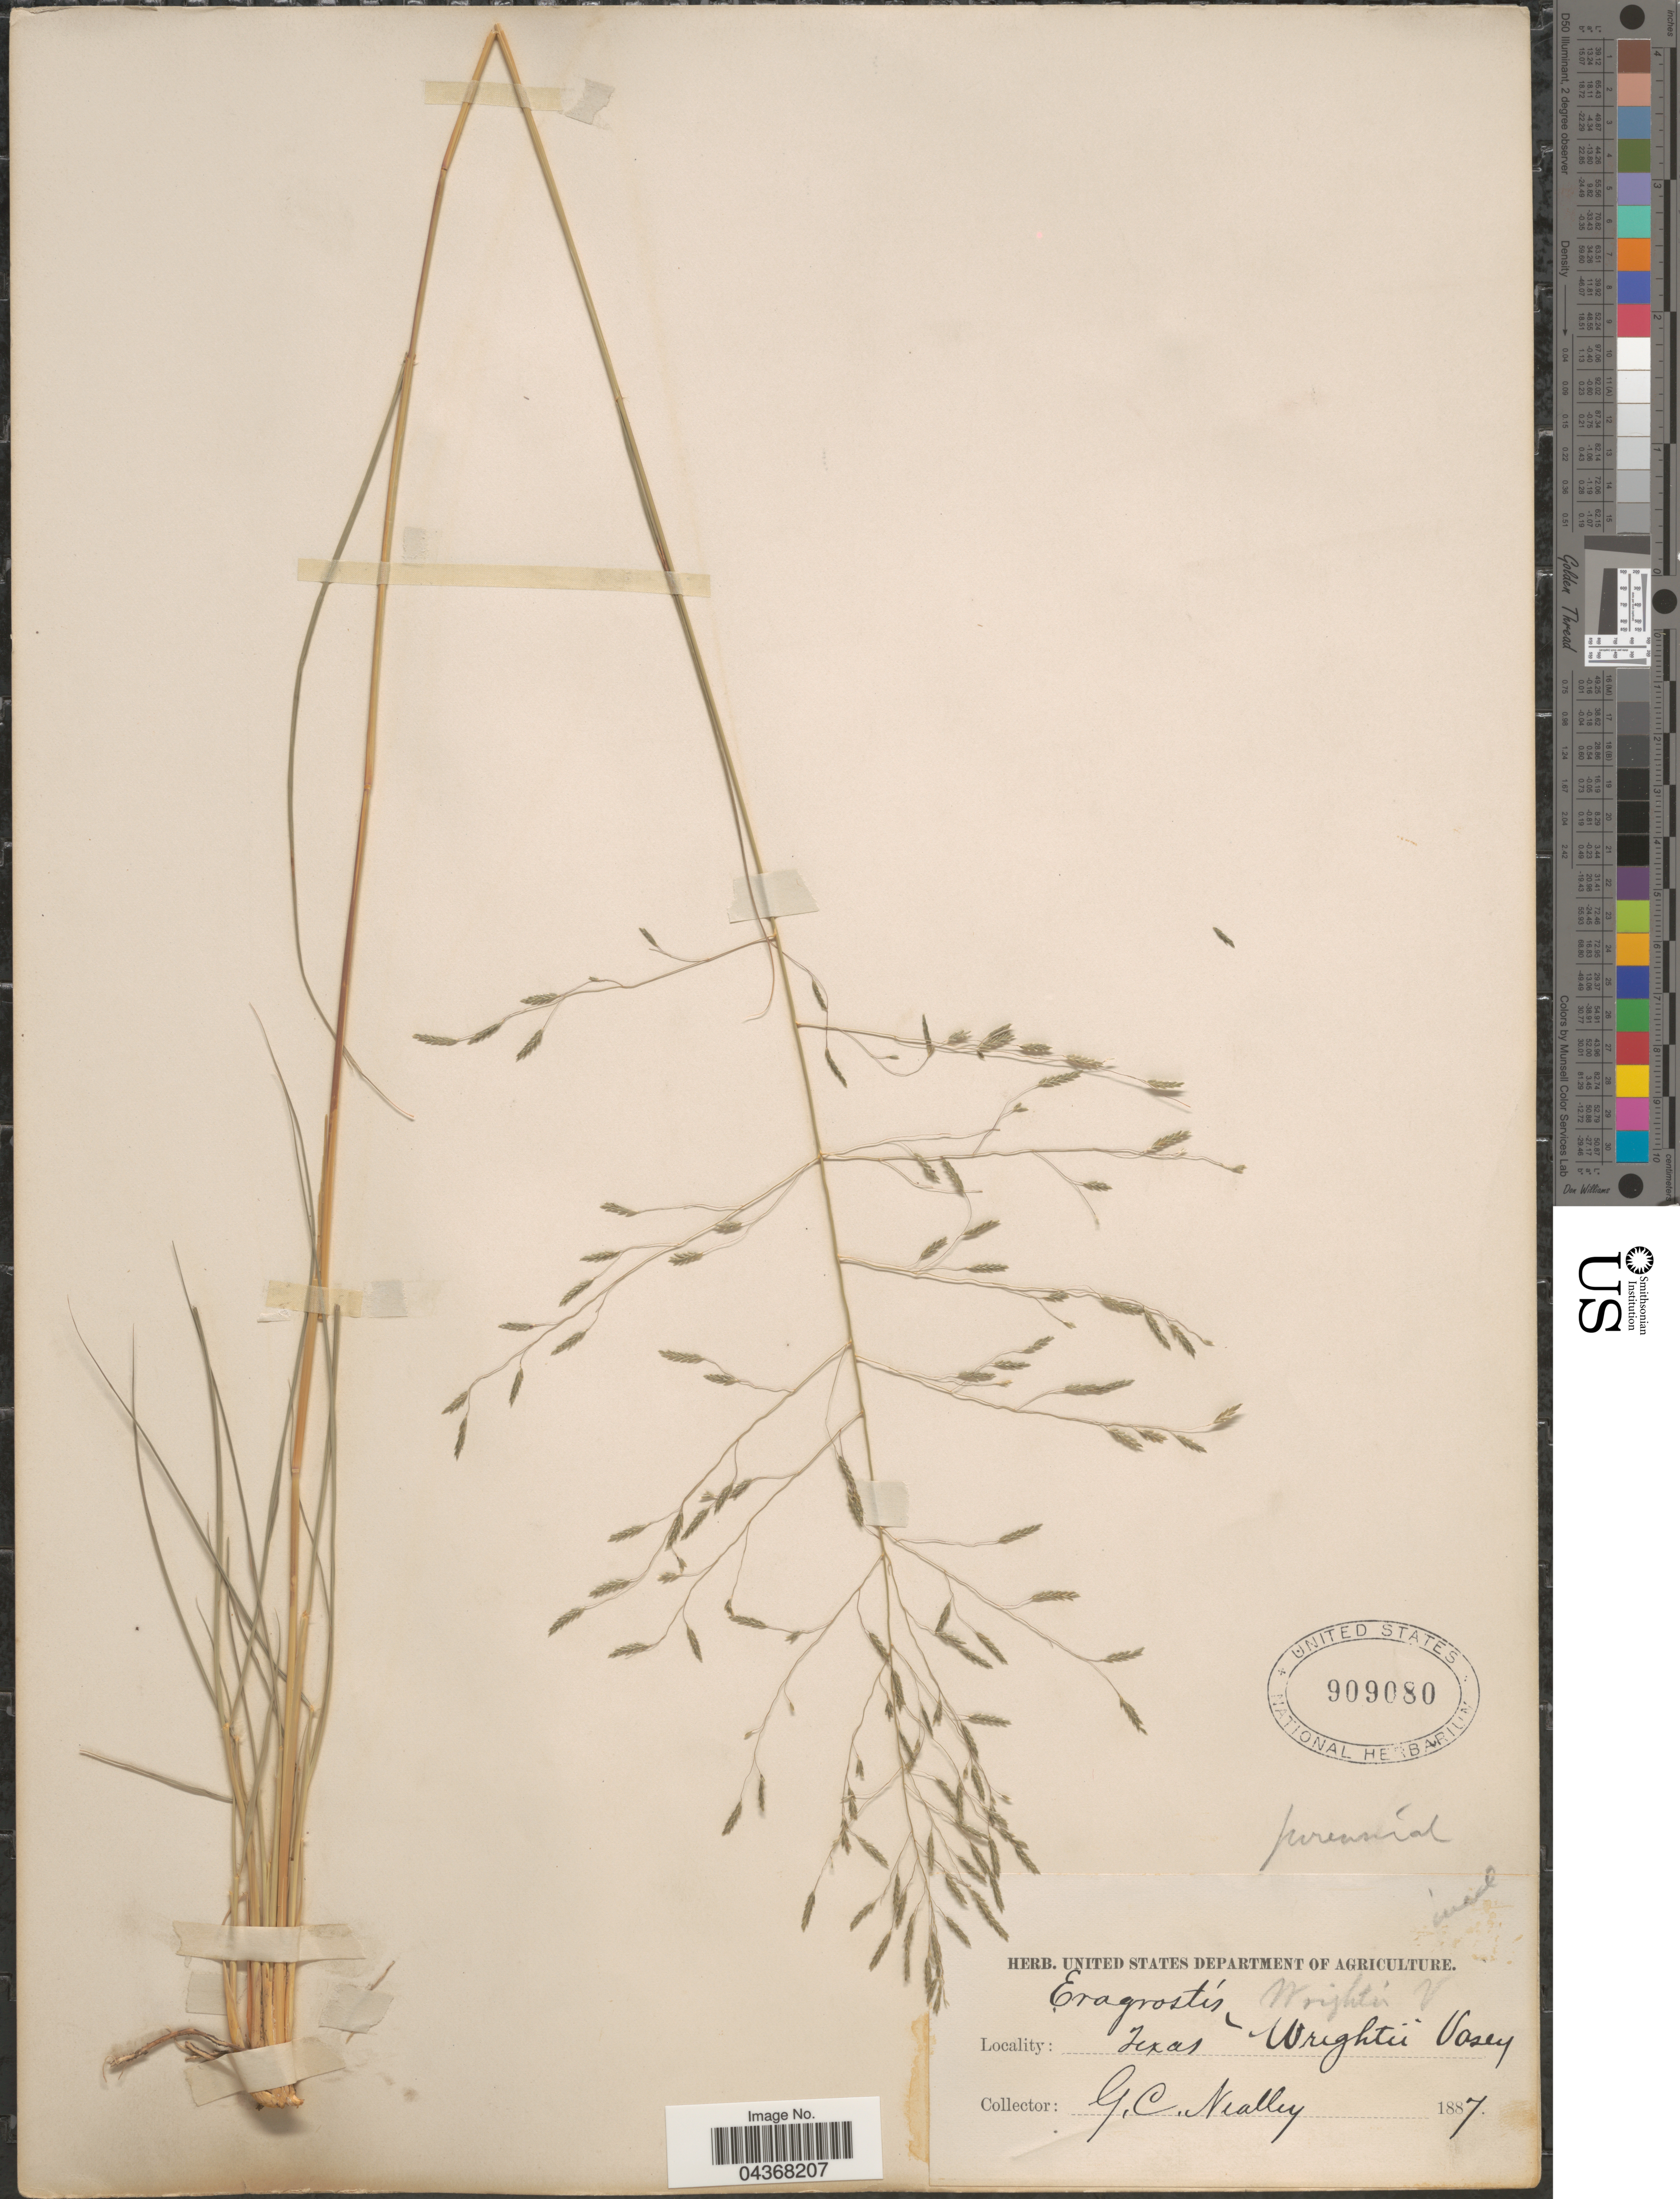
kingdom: Plantae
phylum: Tracheophyta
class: Liliopsida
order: Poales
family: Poaceae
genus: Eragrostis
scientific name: Eragrostis erosa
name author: Scribn. ex W.J. Beal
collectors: G. C. Nealley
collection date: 1887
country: United States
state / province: Texas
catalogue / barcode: US 909080